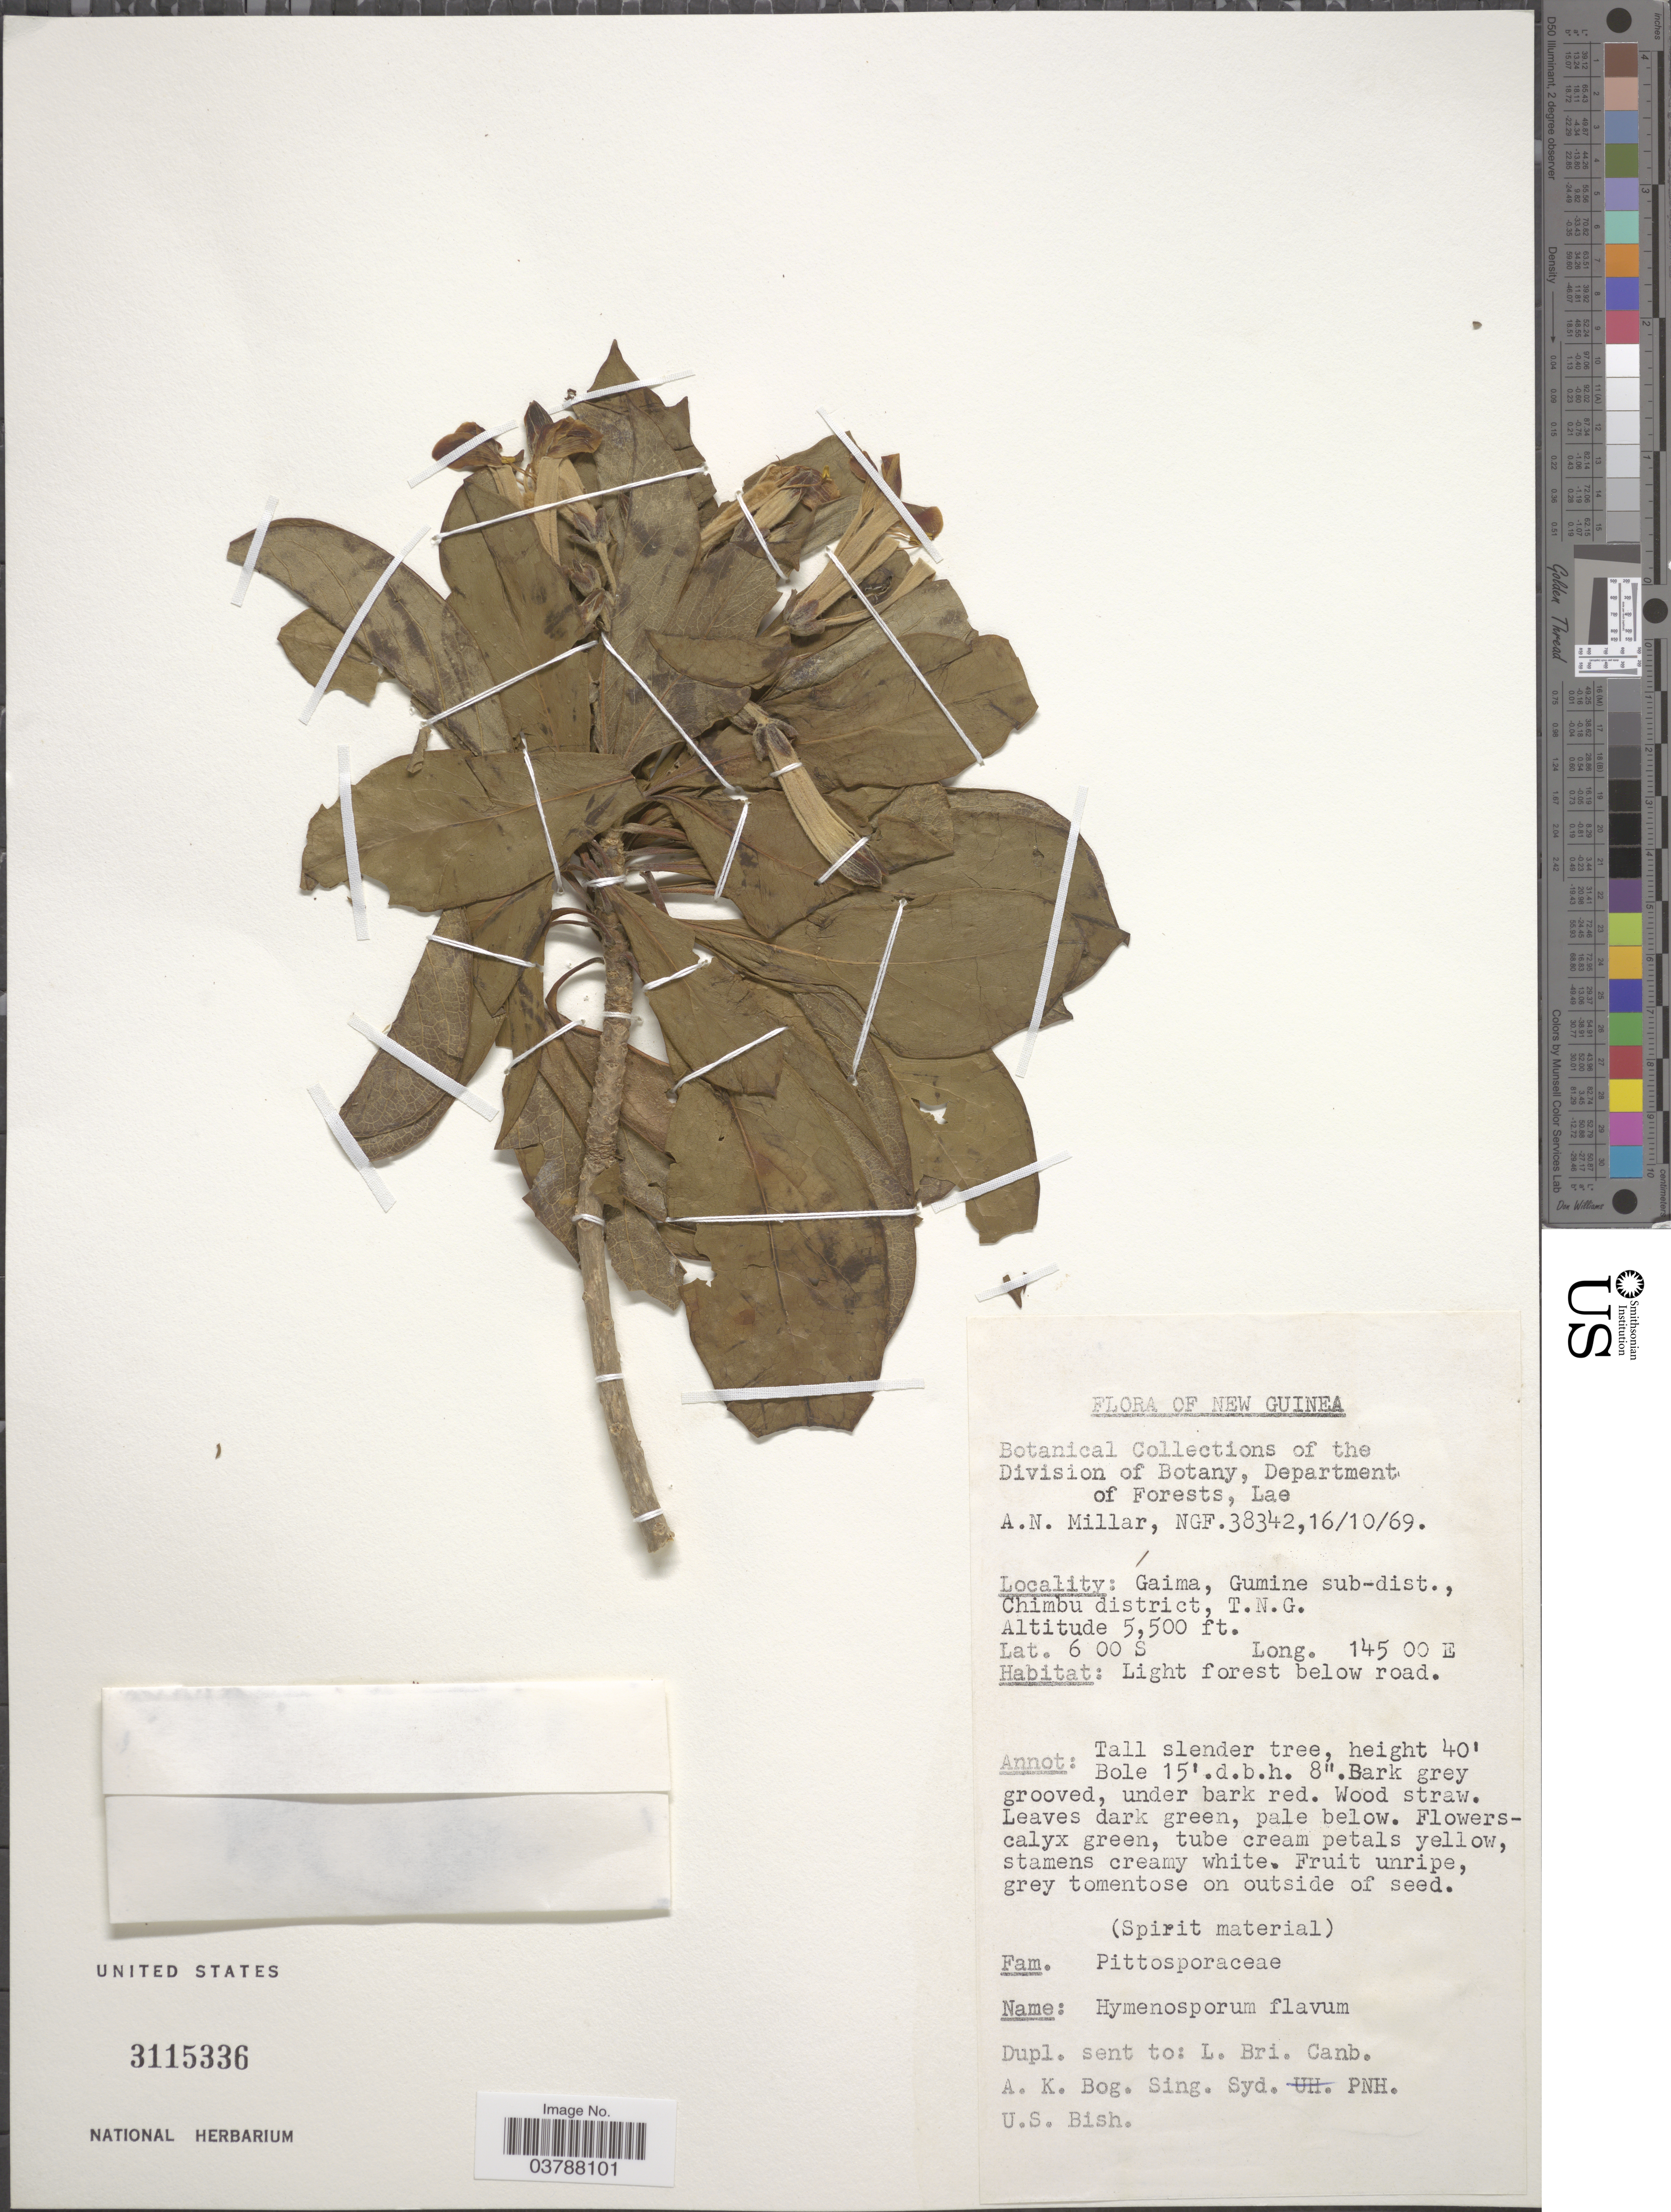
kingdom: Plantae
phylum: Tracheophyta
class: Magnoliopsida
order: Apiales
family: Pittosporaceae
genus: Hymenosporum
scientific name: Hymenosporum flavum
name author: (Hook.) F. Muell.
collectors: A. Millar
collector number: NGF 38342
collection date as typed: Transcribed d/m/y: 16/10/69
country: Papua New Guinea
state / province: Chimbu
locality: New Guinea. Gaima, Gumine sub-dist., Chimbu district, T.N.G.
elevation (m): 1676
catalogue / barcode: US 3115336